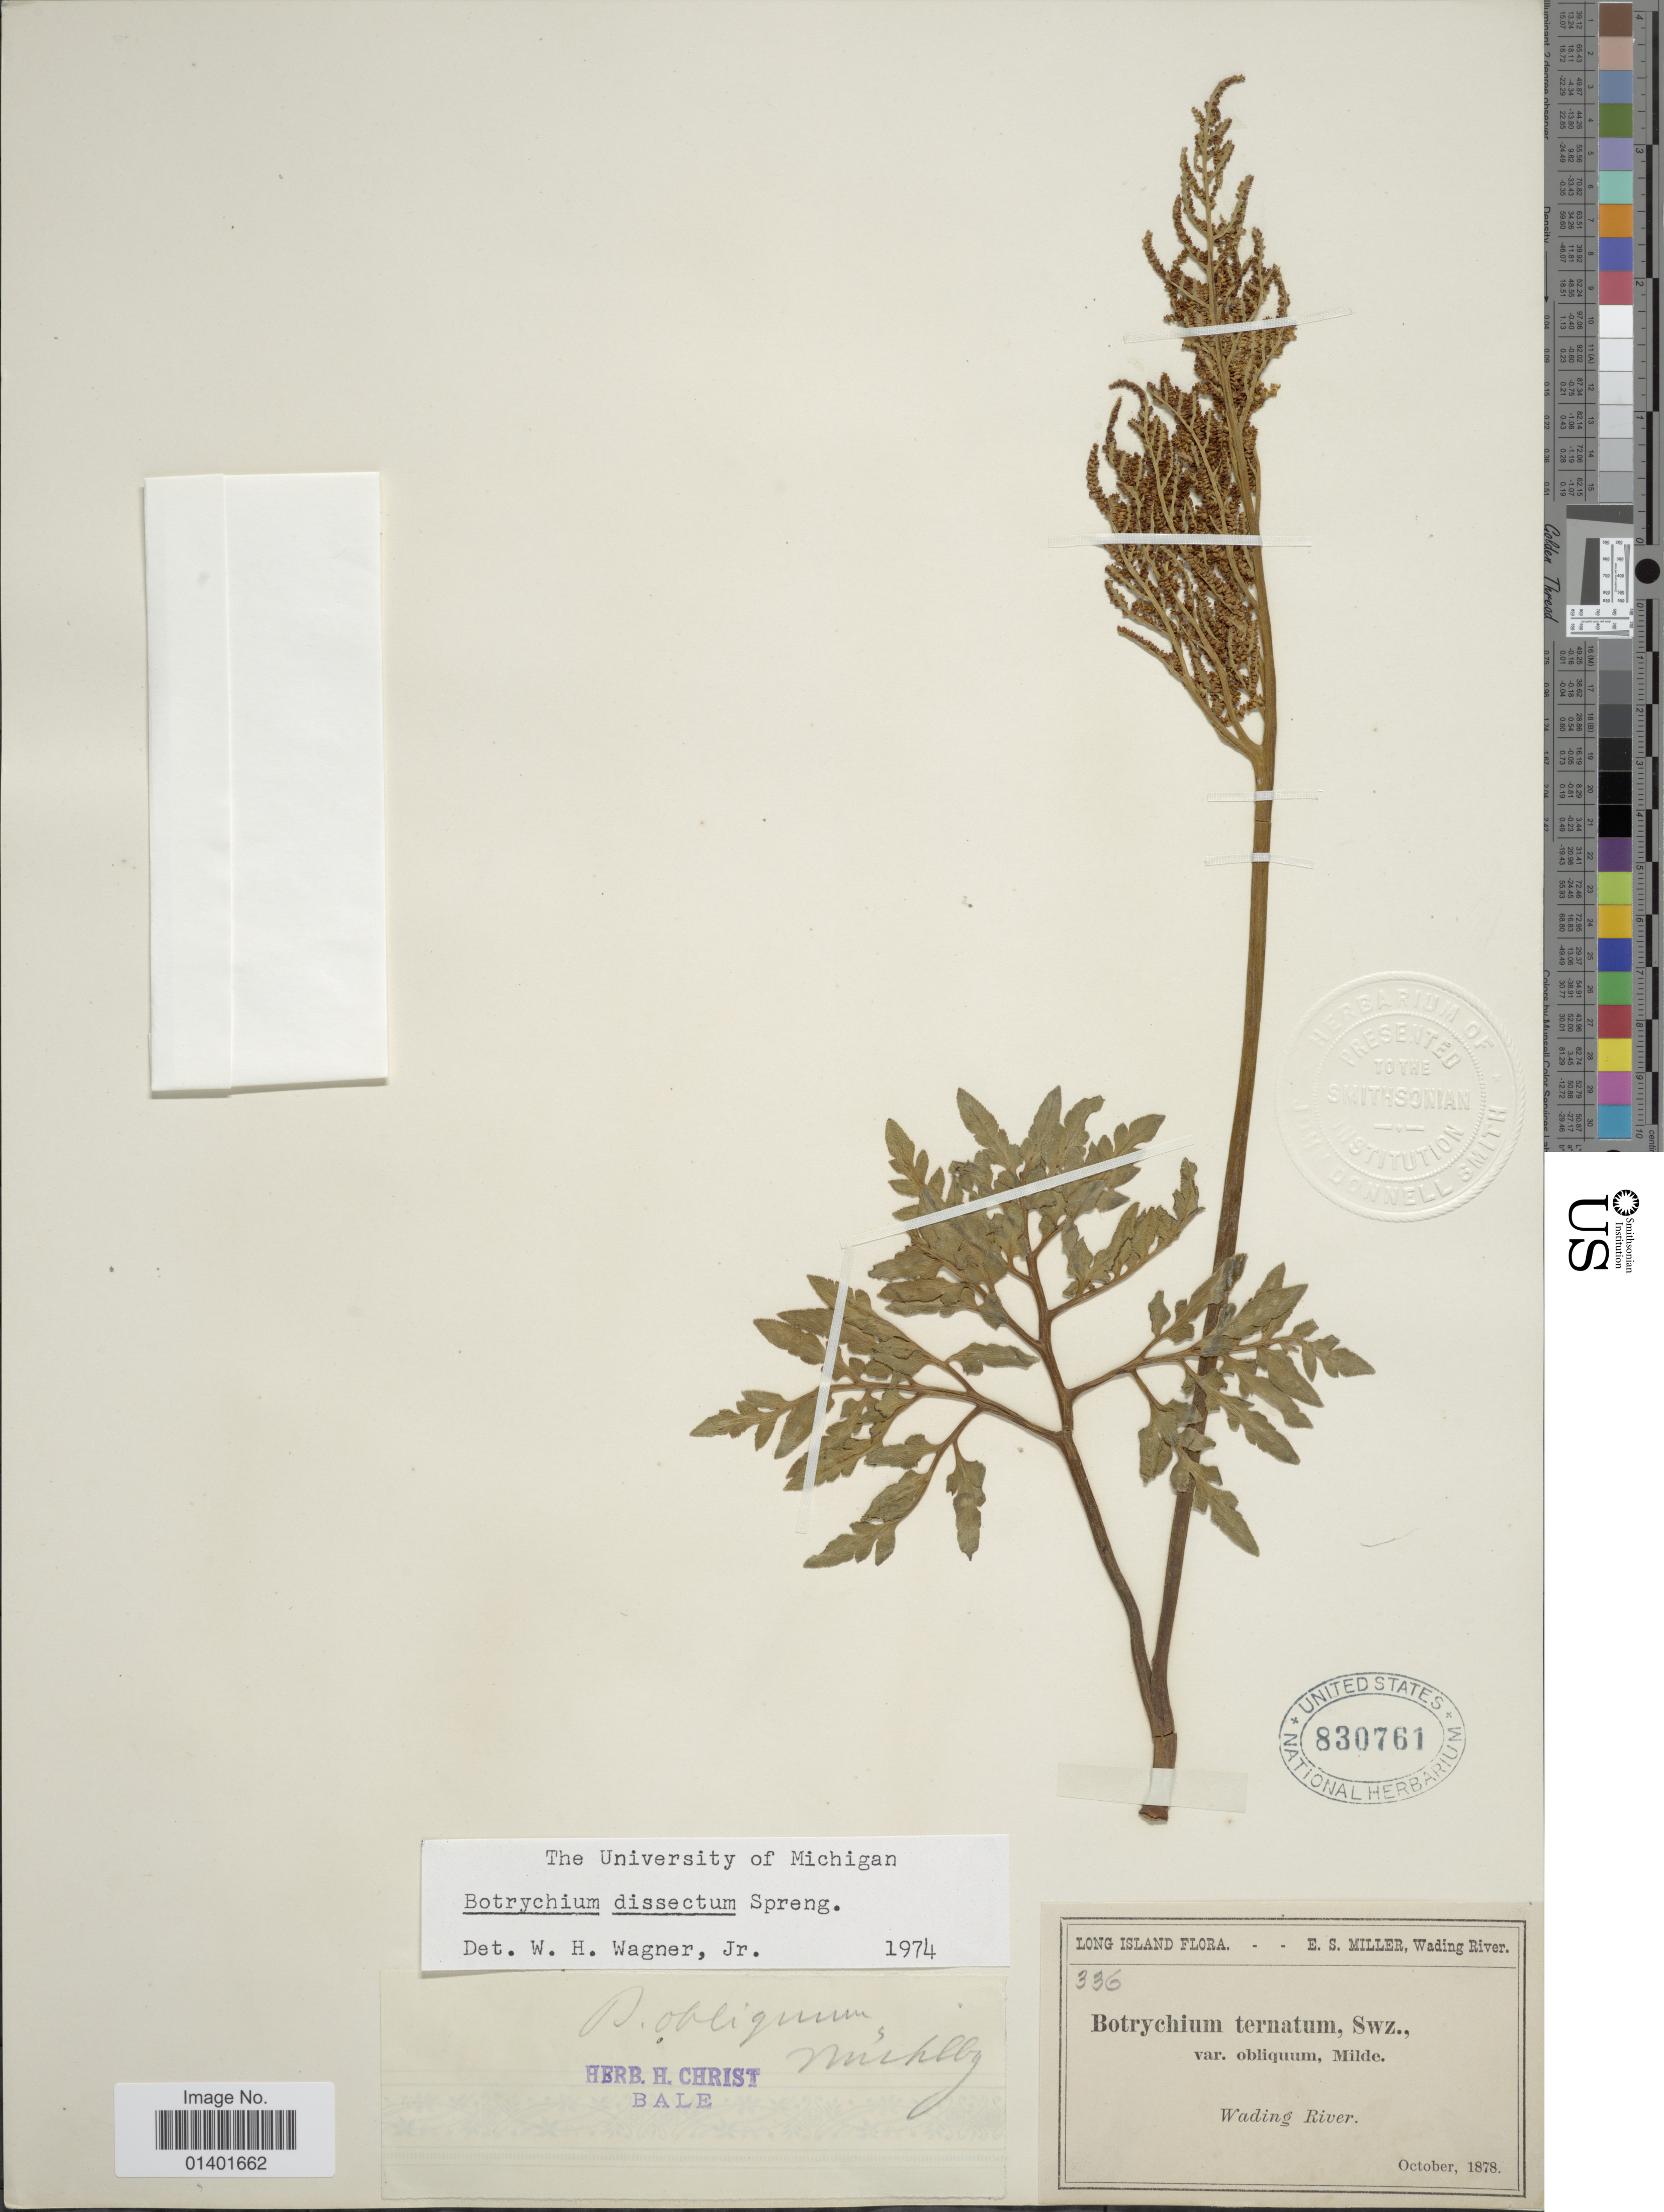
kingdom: Plantae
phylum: Tracheophyta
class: Polypodiopsida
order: Ophioglossales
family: Ophioglossaceae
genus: Botrychium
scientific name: Botrychium dissectum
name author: Spreng.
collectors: E. S. Miller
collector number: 336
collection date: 1878-10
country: United States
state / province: New York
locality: Long Island, Wading River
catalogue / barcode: US 830761